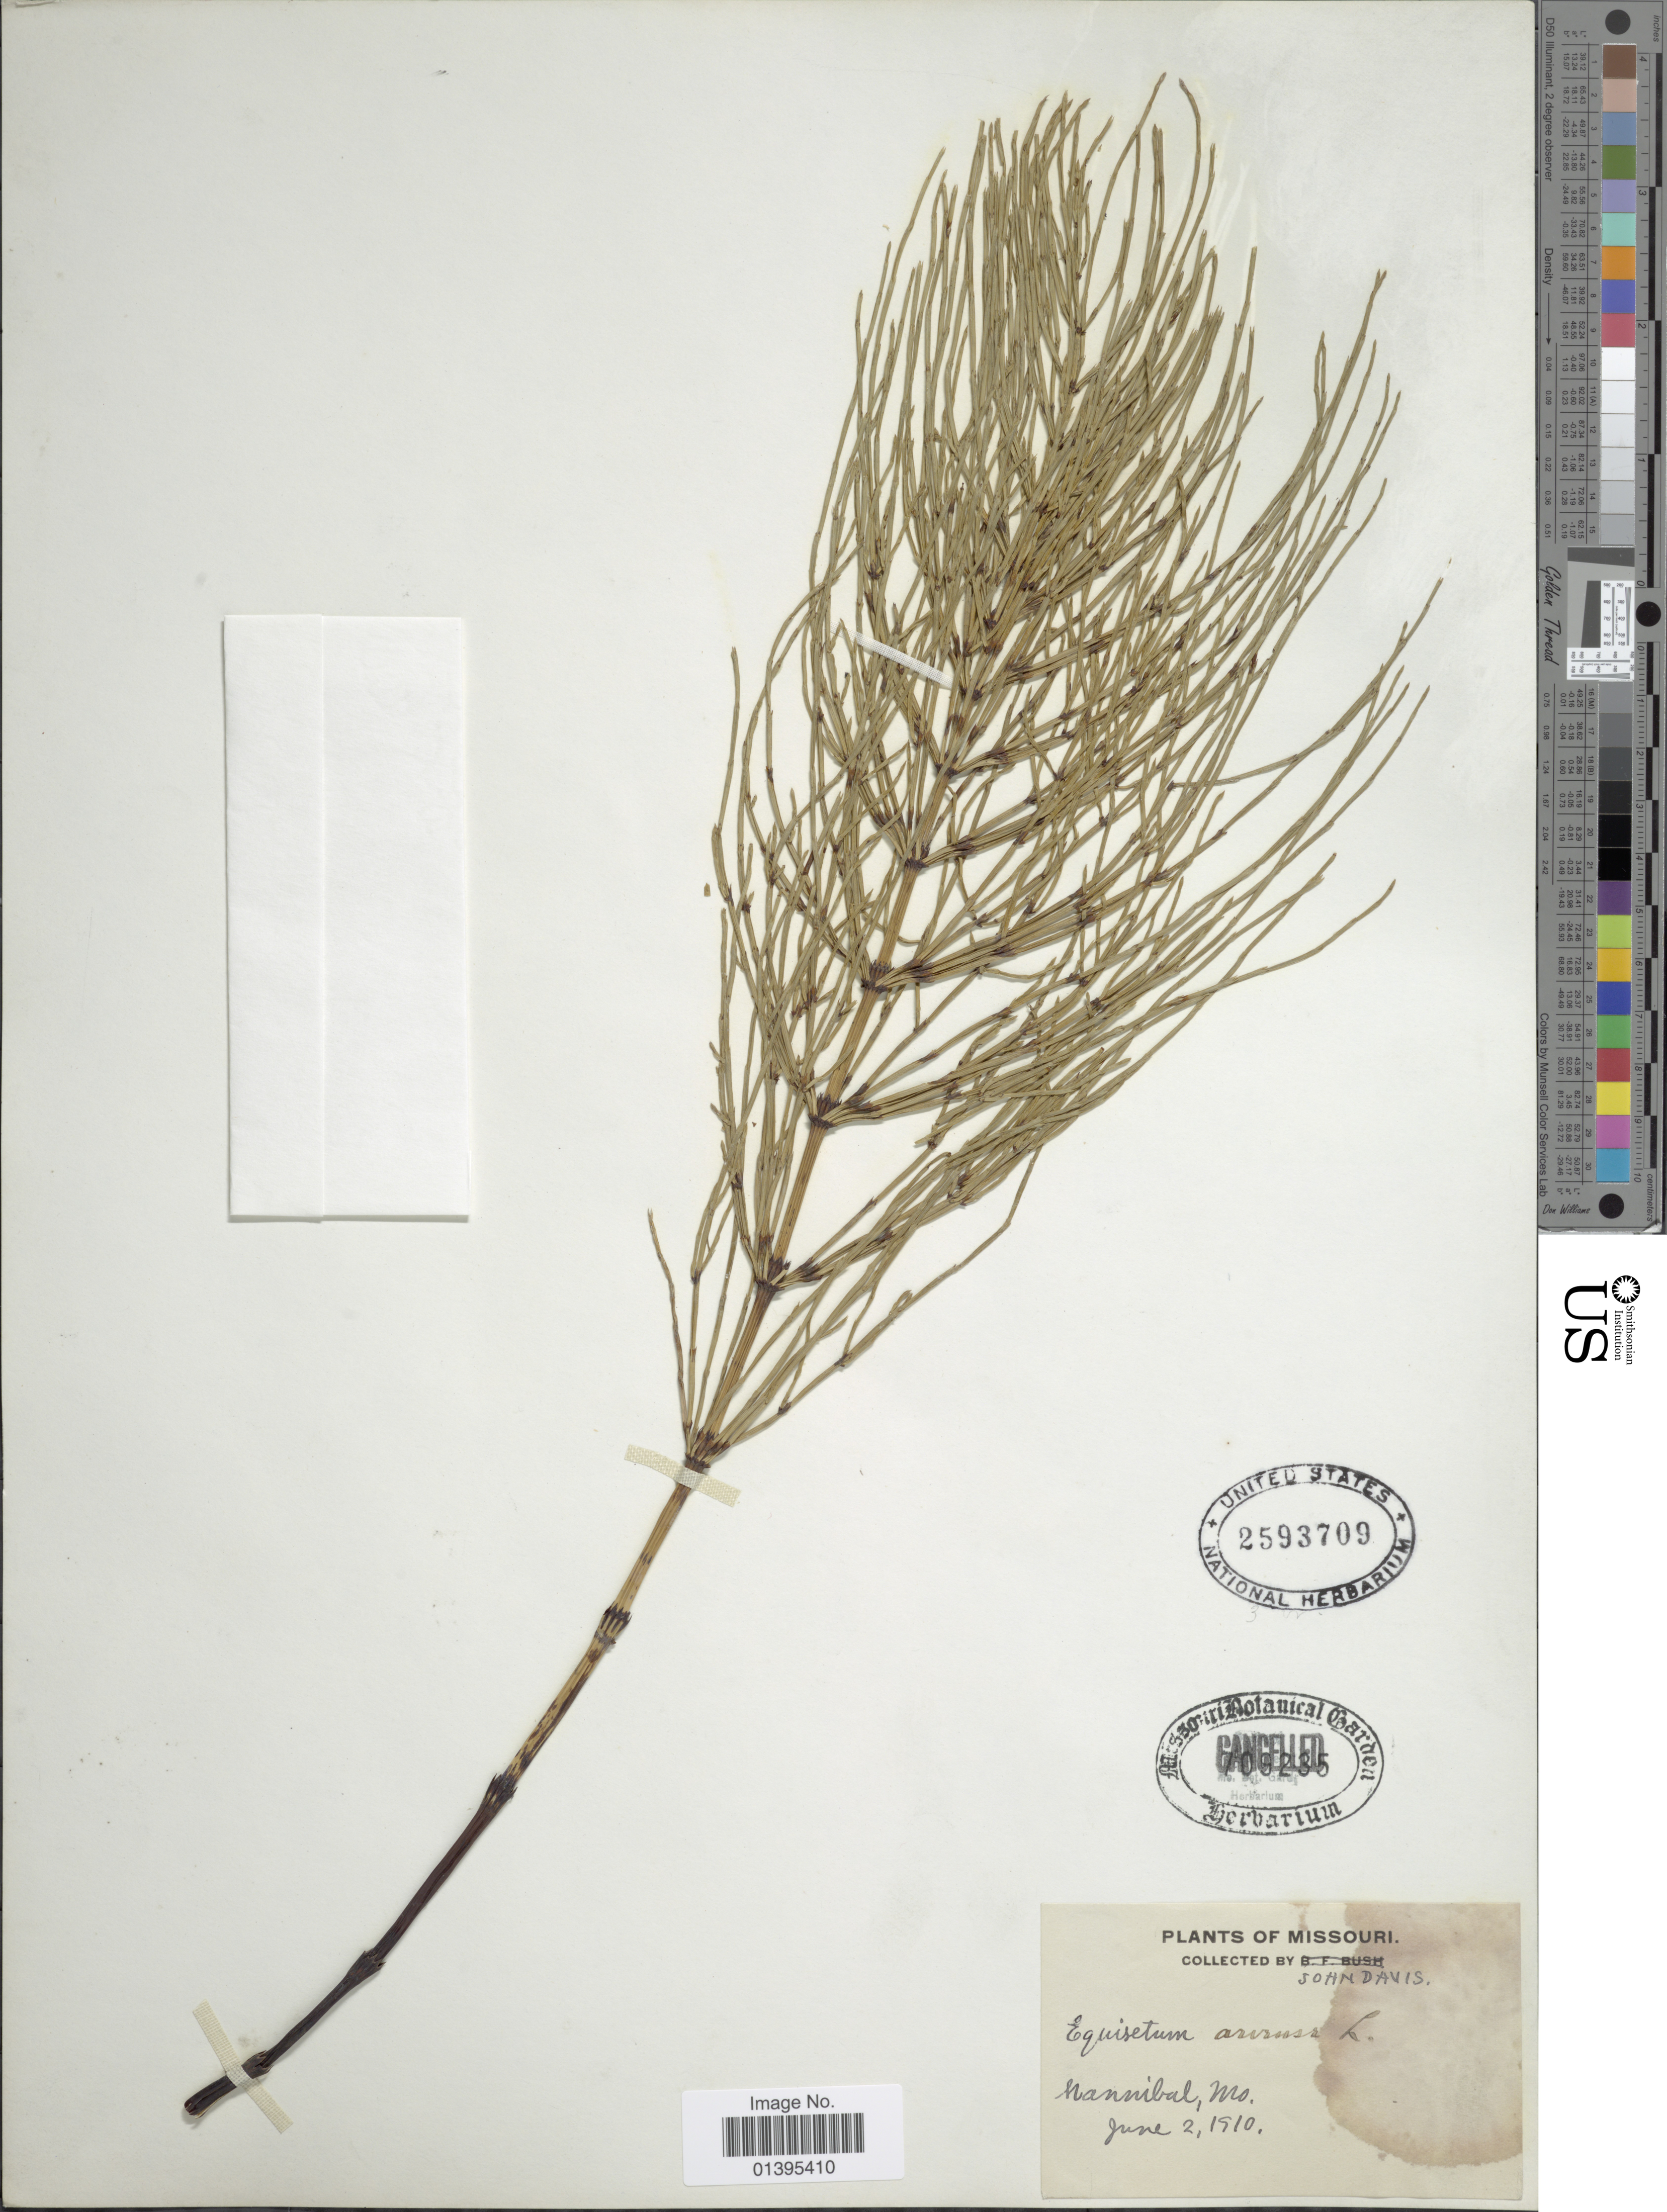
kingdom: Plantae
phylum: Tracheophyta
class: Polypodiopsida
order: Equisetales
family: Equisetaceae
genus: Equisetum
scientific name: Equisetum arvense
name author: L.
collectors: J. Davis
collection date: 1910-06-02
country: United States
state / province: Missouri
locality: Hannibal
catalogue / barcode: US 2593709